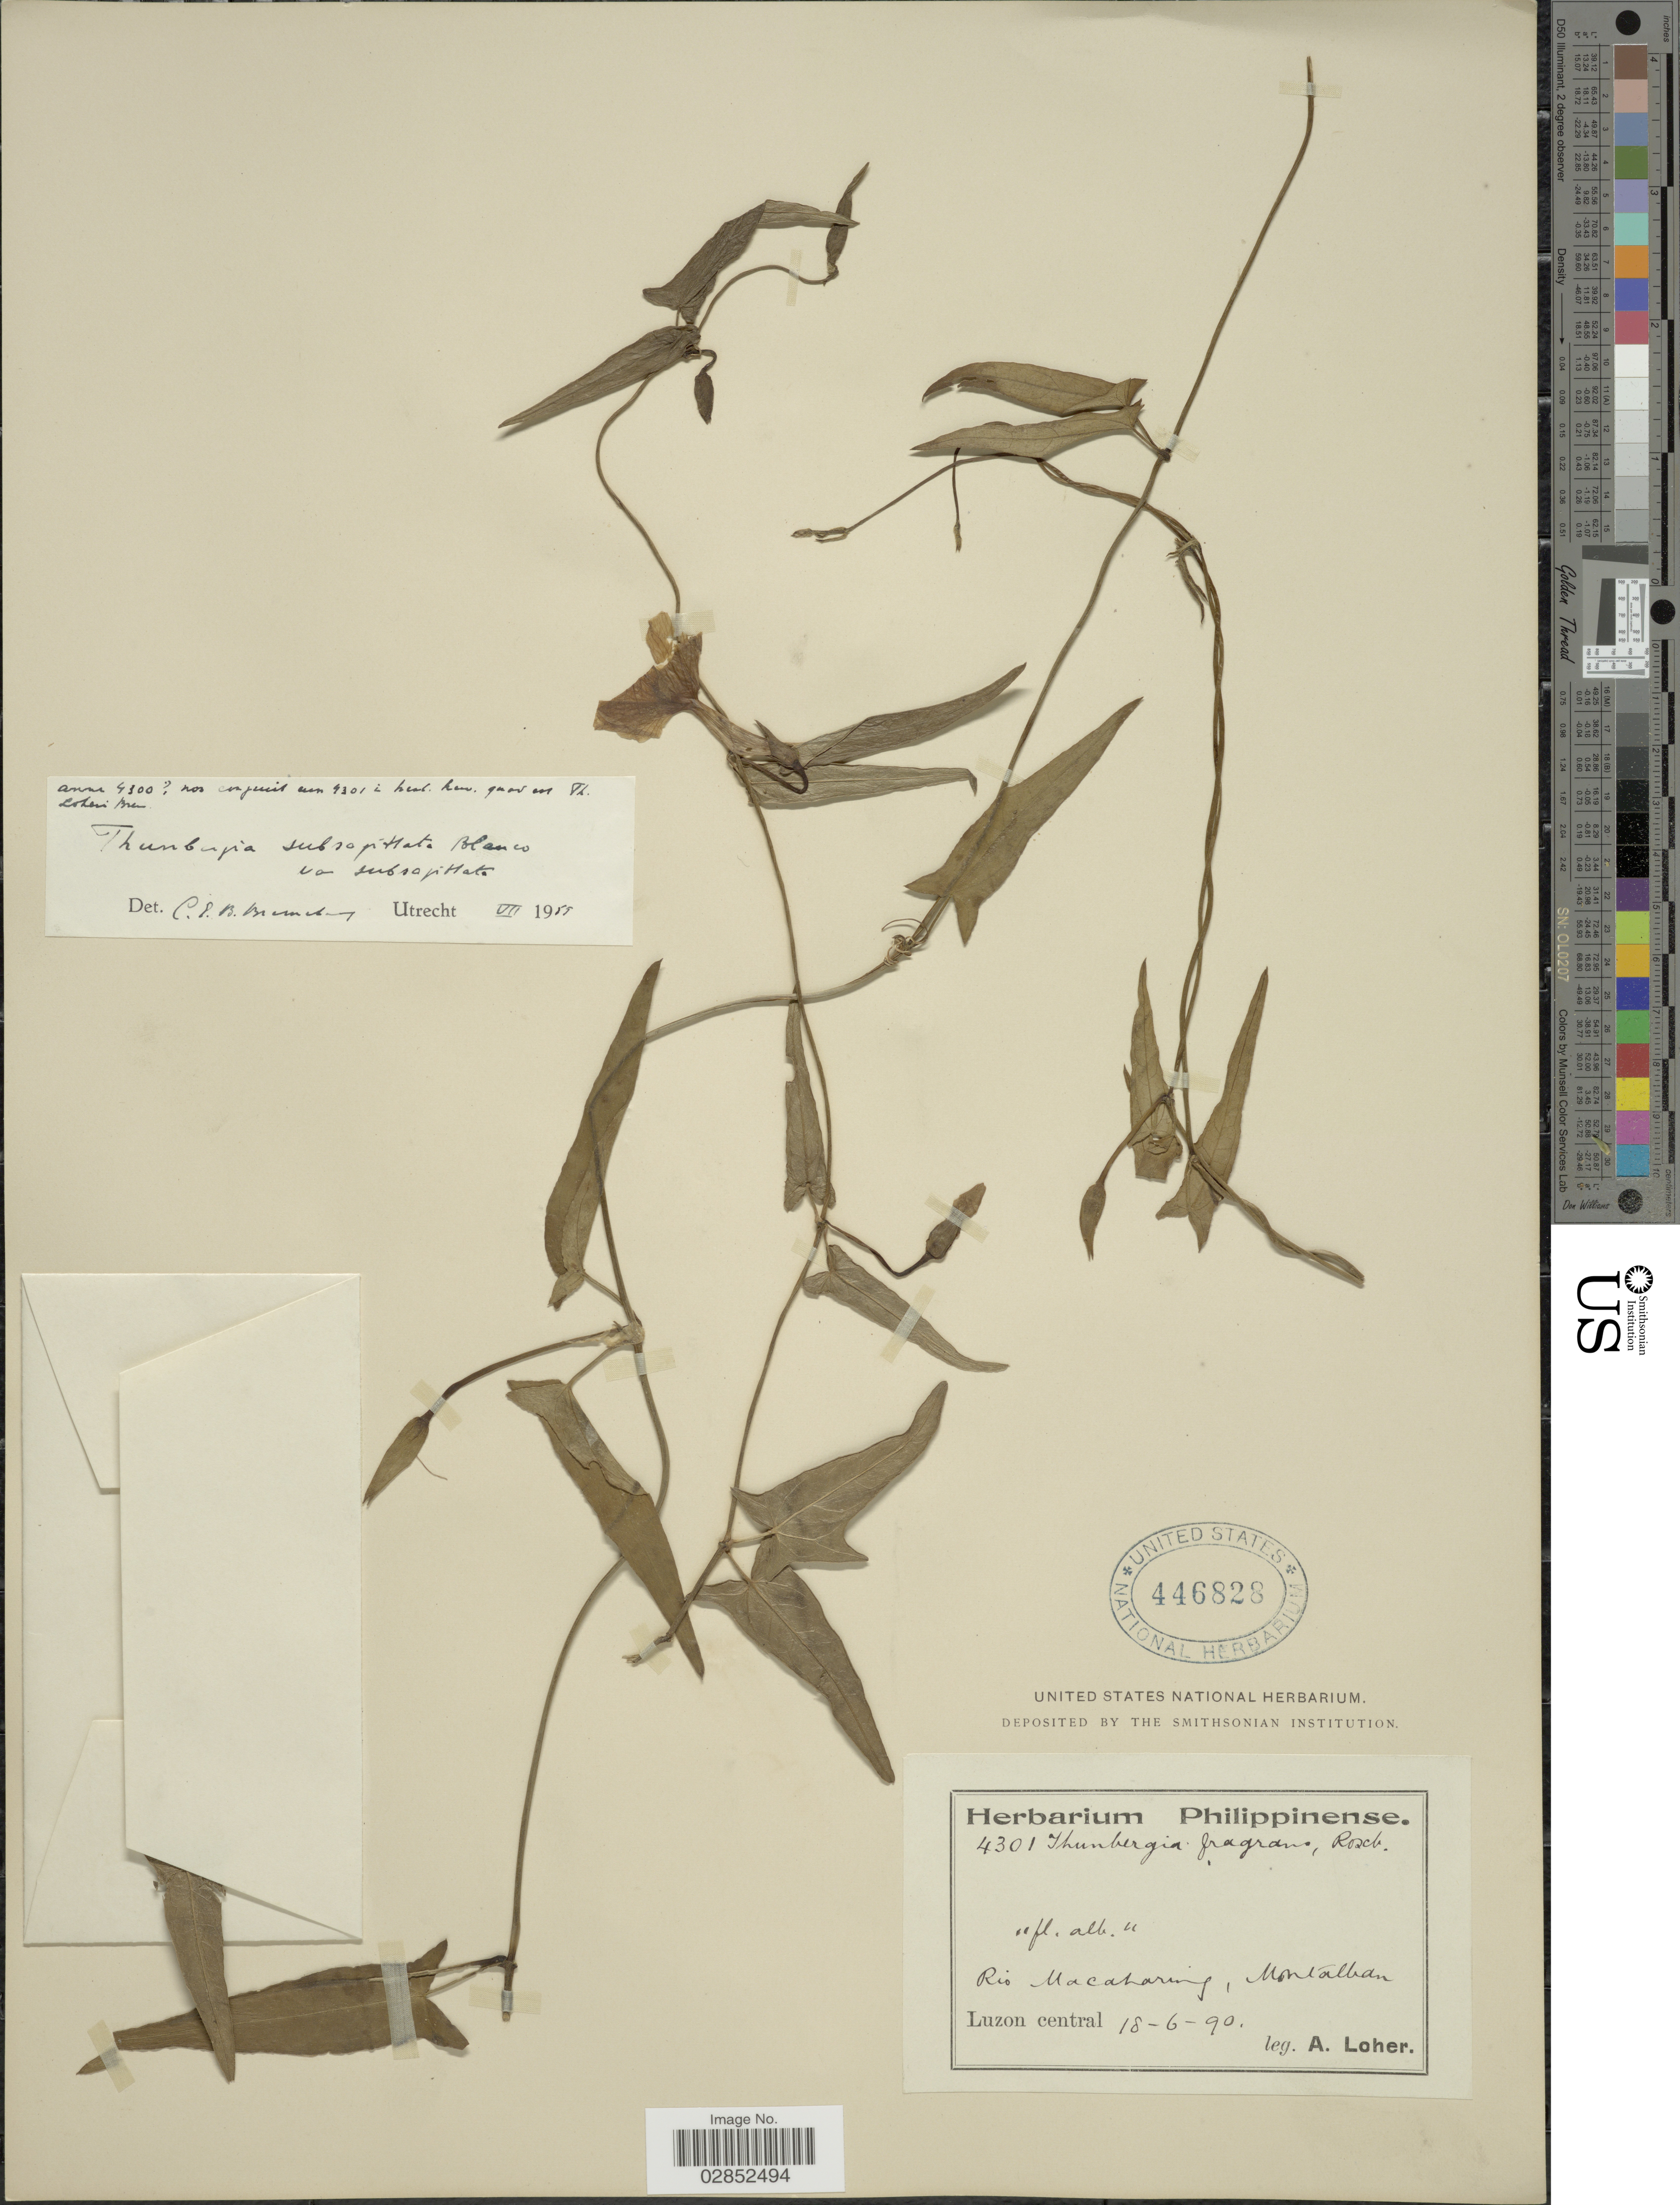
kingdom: Plantae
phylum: Tracheophyta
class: Magnoliopsida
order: Lamiales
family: Acanthaceae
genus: Thunbergia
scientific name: Thunbergia subsagittata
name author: Blanco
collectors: A. Loher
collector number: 4301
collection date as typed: Transcribed d/m/y: 18/6/90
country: Philippines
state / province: Central Luzon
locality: Rio Macaharing, Montalban, Luzon central.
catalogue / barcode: US 446828